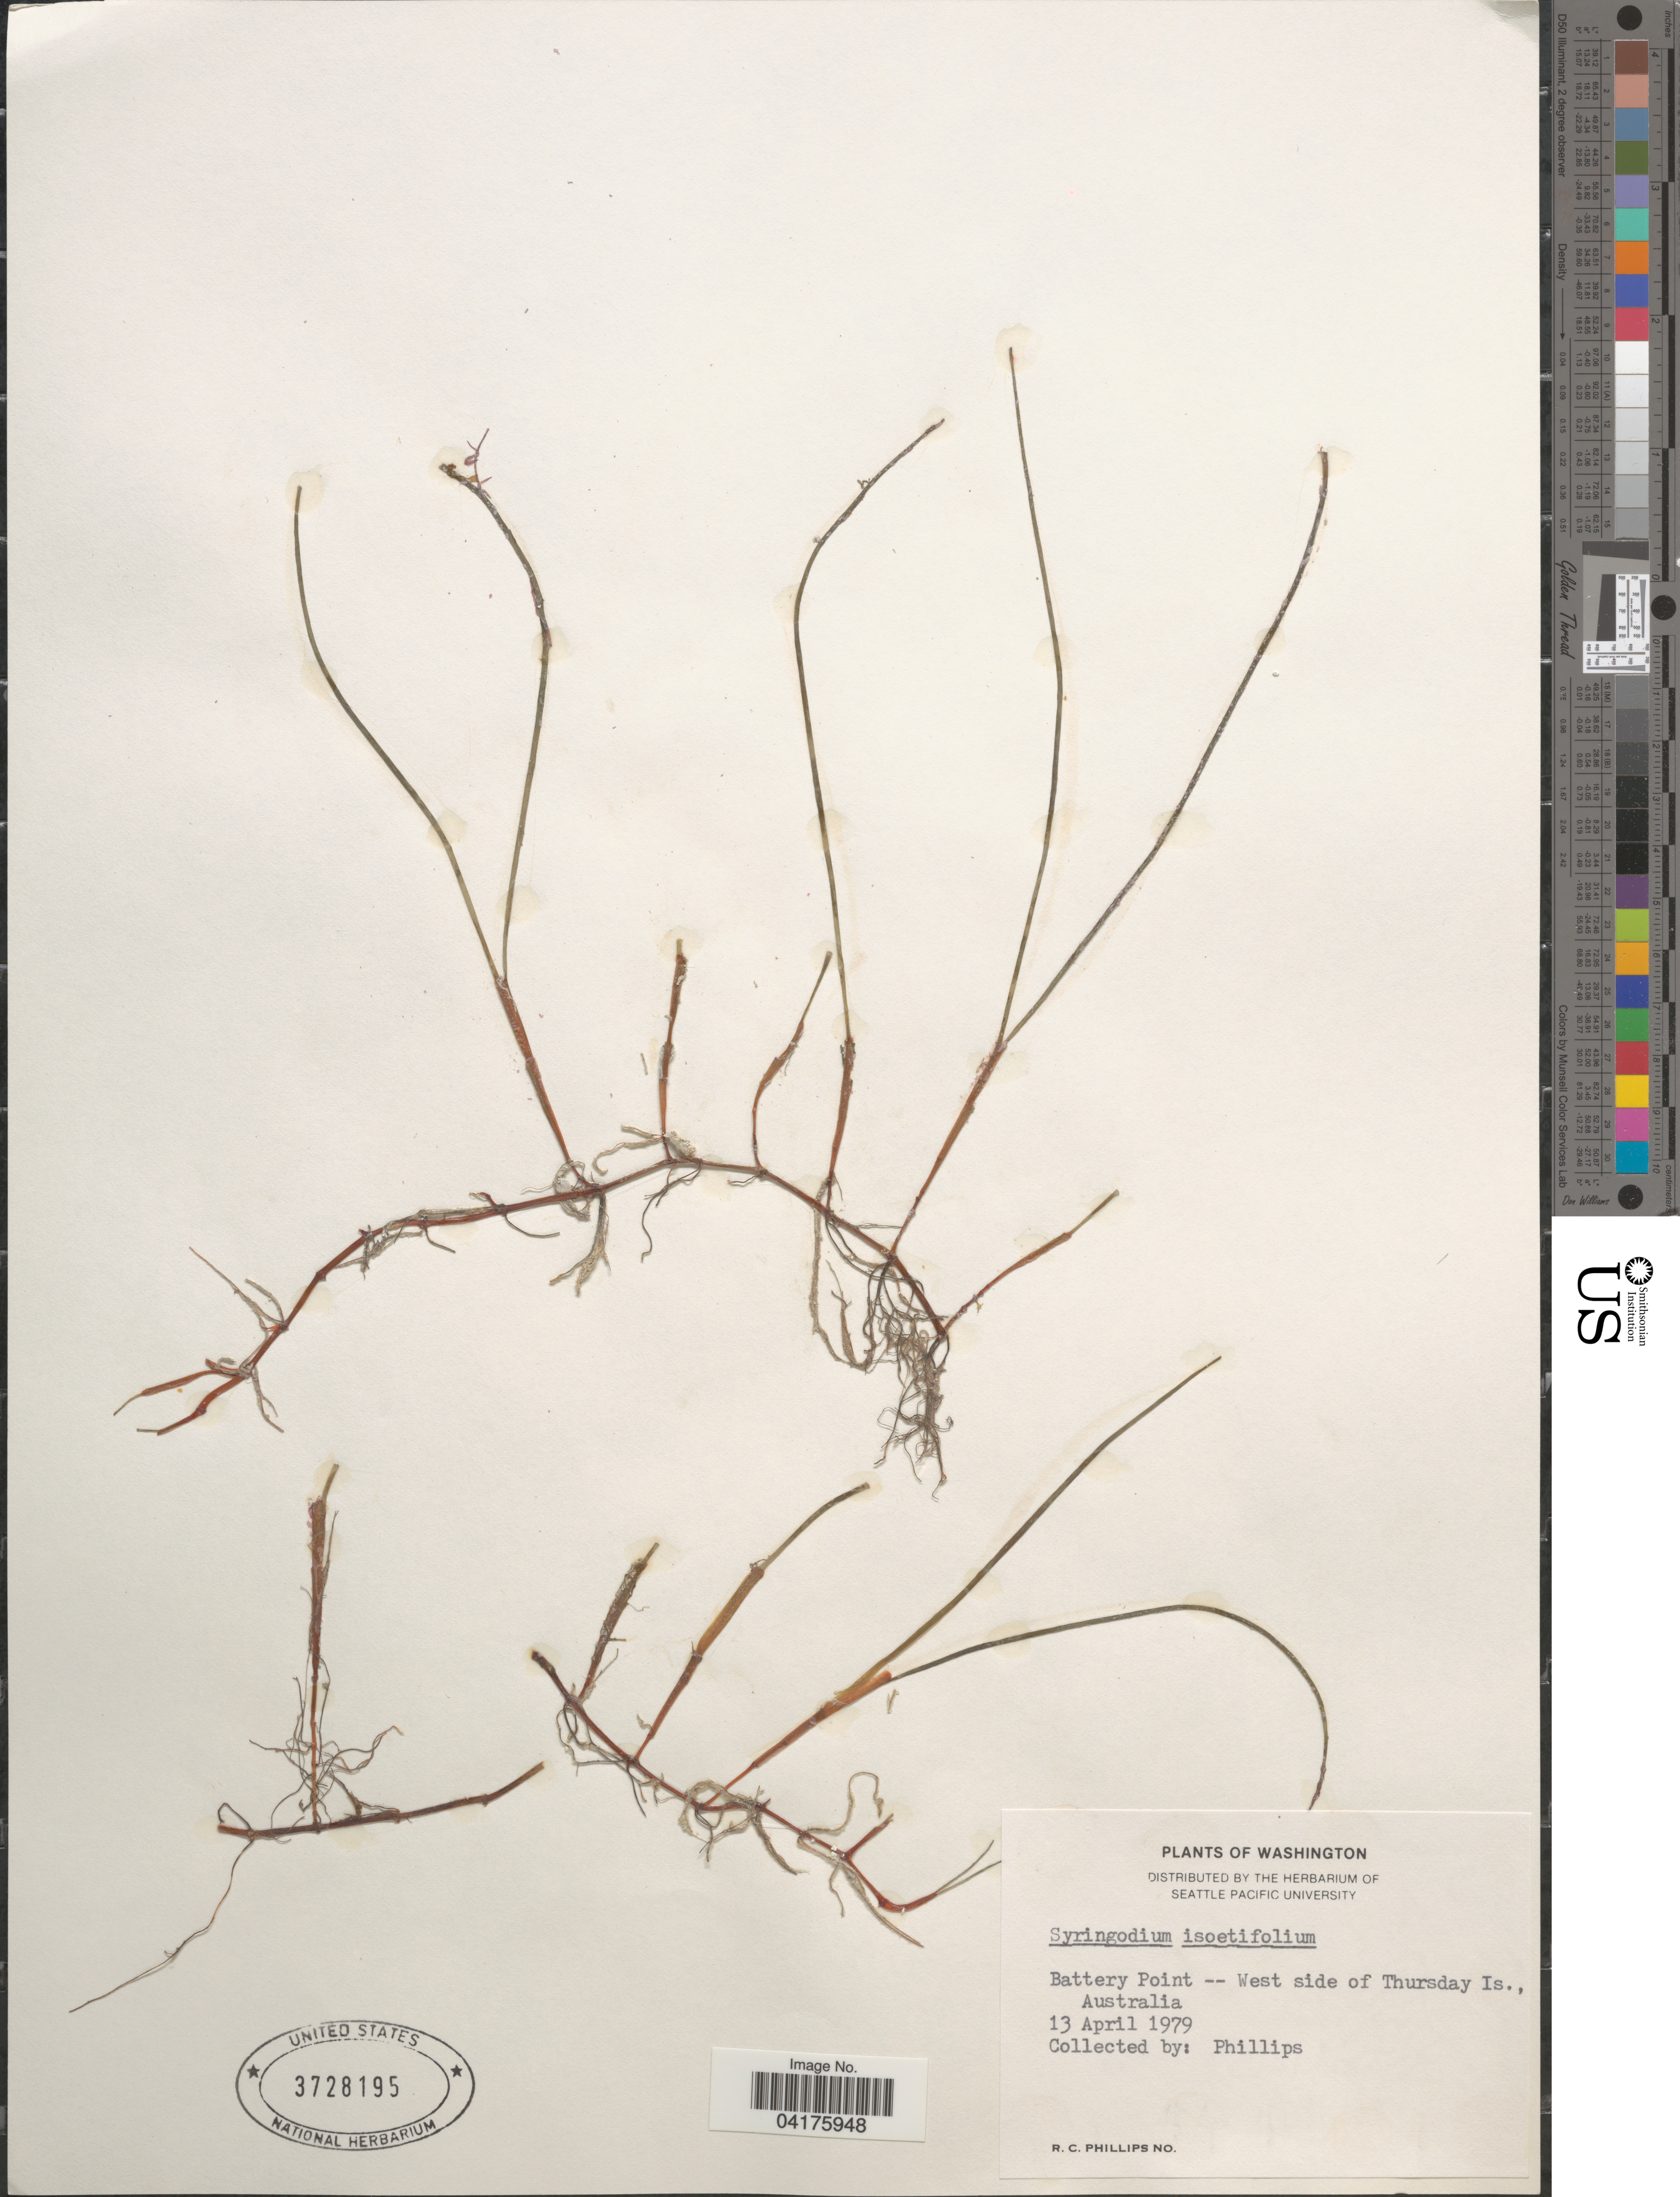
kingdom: Plantae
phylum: Tracheophyta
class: Liliopsida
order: Alismatales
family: Cymodoceaceae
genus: Syringodium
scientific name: Syringodium isoetifolium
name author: (Asch.) Dandy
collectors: R. C. Phillips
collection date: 1979-04-13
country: Australia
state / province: Queensland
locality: Battery Point -- West side of Thursday Is.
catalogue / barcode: US 3728195